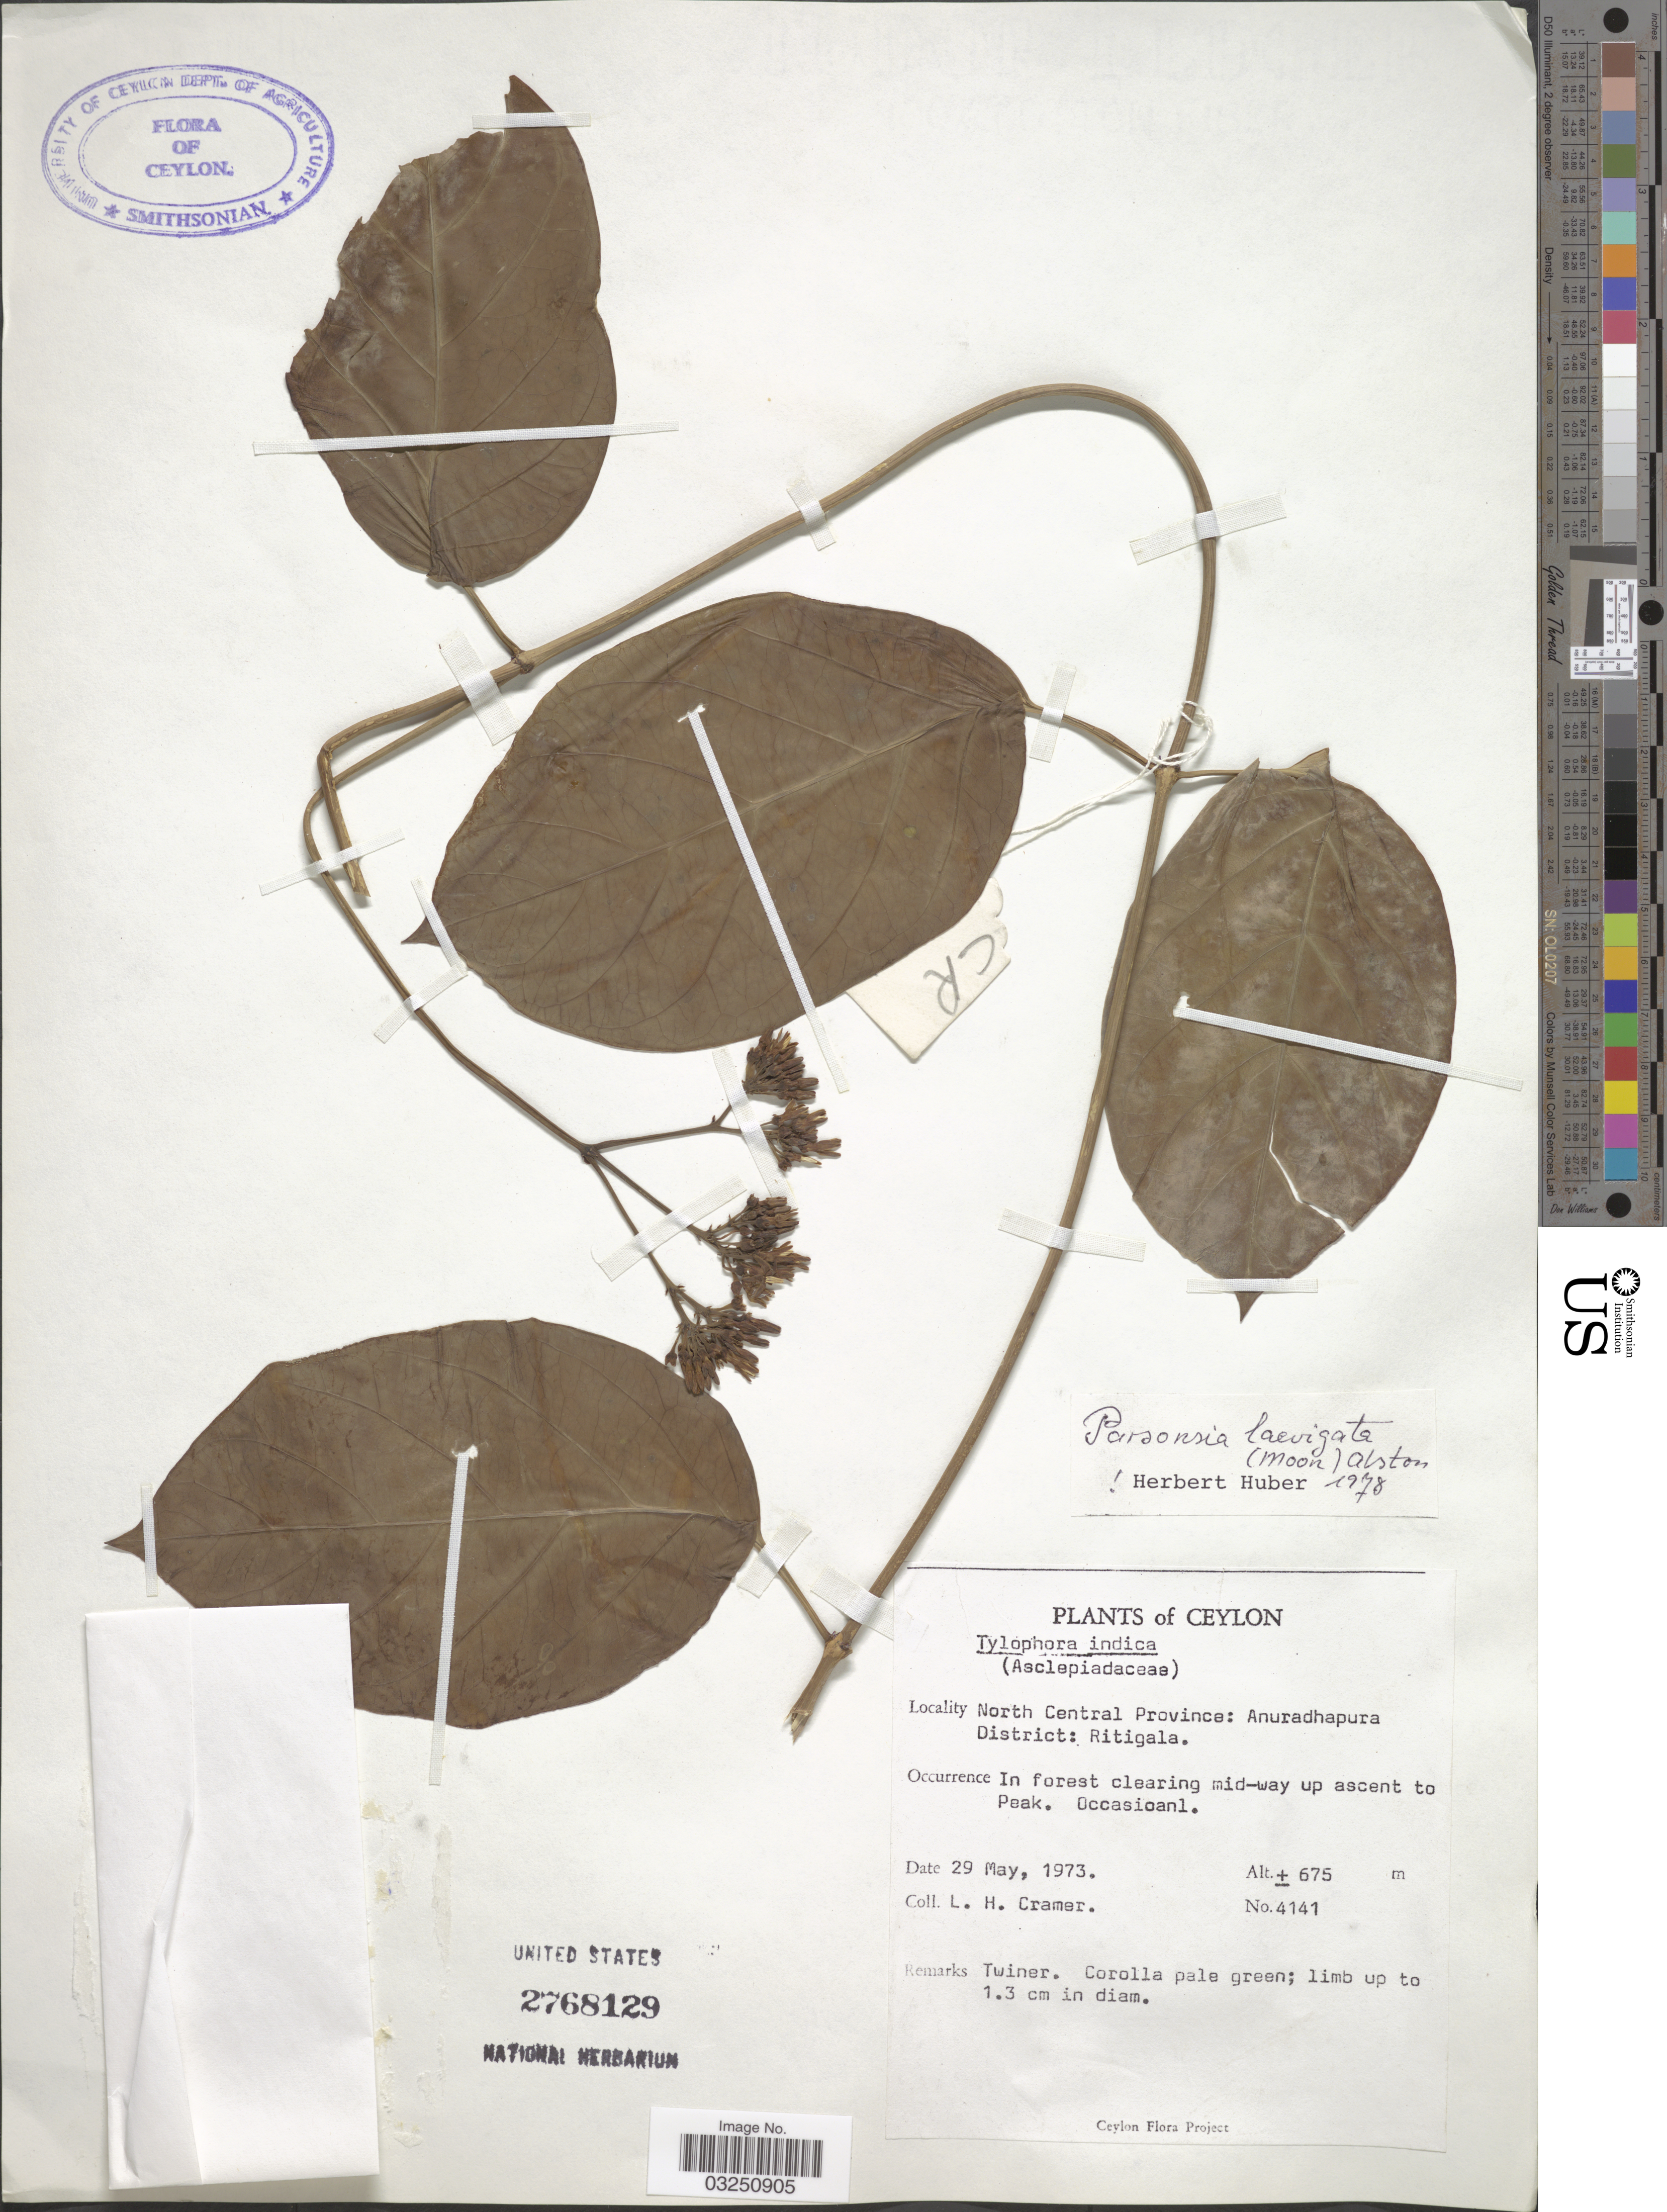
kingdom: Plantae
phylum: Tracheophyta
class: Magnoliopsida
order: Gentianales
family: Apocynaceae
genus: Parsonsia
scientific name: Parsonsia alboflavescens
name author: (Dennst.) Mabberley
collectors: L. H. Cramer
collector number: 4141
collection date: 1973-05-29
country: Sri Lanka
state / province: North Central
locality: Ceylon. North Central Province: Anuradhapura District: Ritigala.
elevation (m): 675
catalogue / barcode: US 2768129